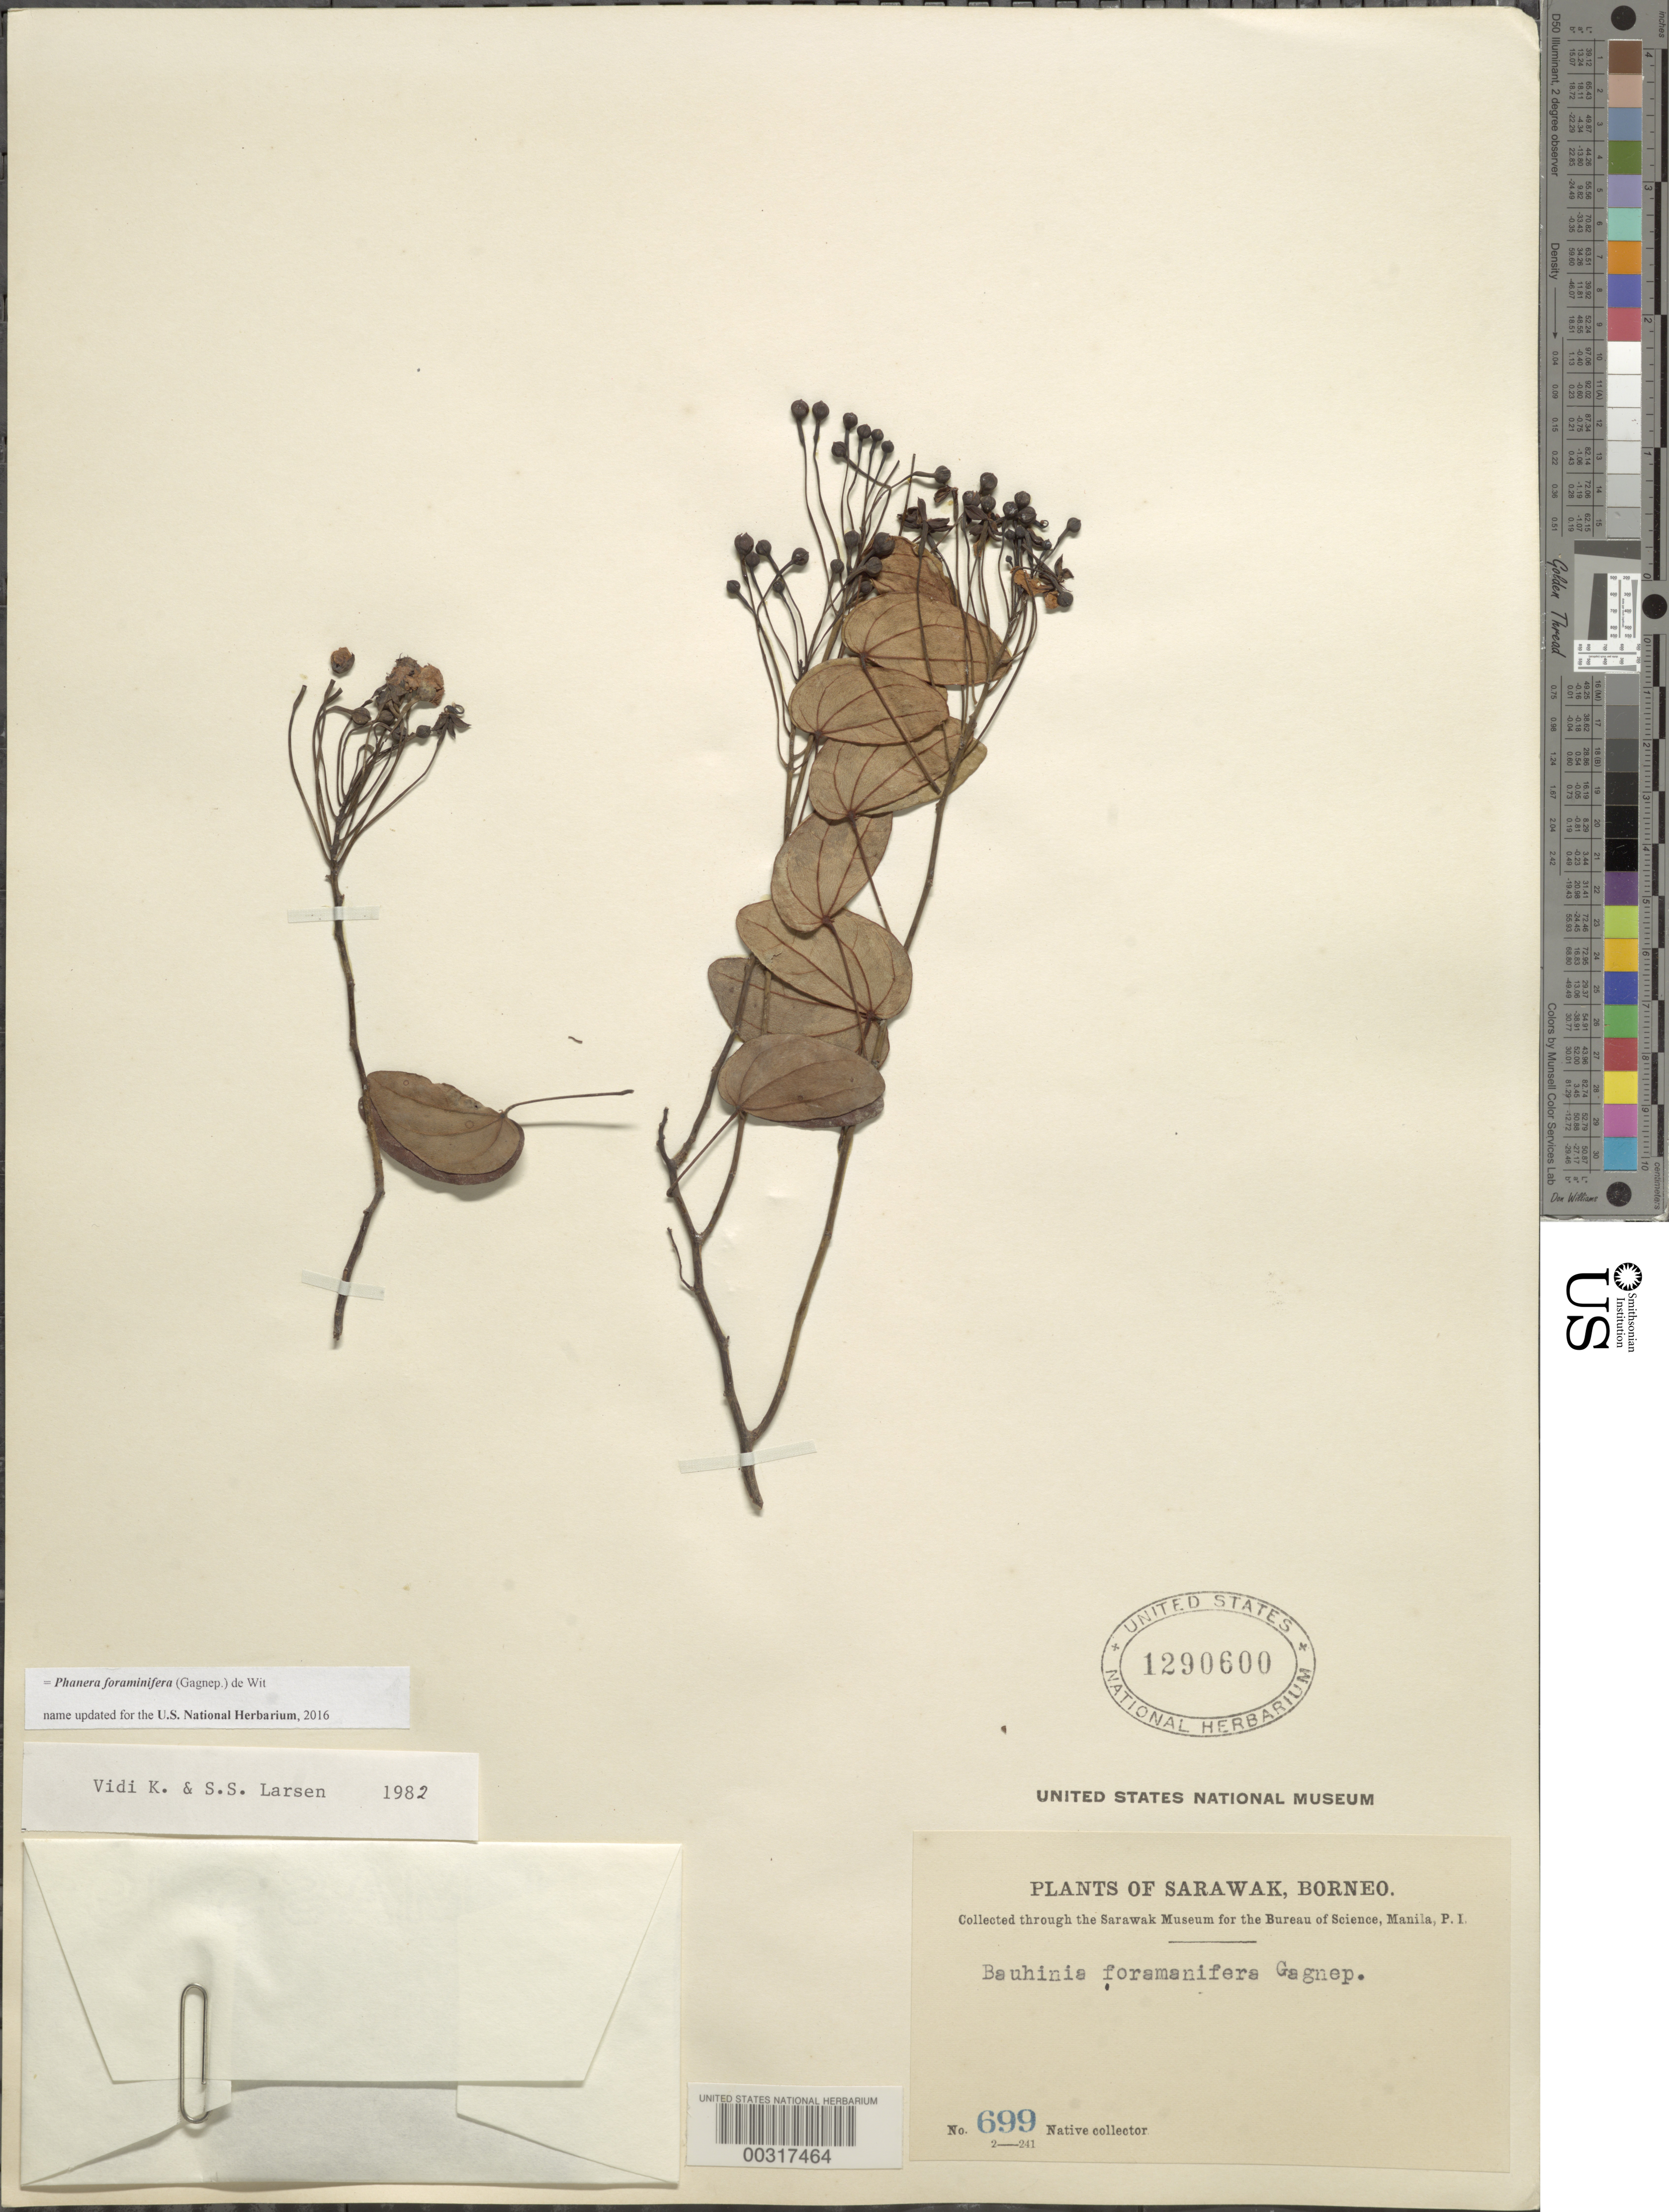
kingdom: Plantae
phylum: Tracheophyta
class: Magnoliopsida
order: Fabales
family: Fabaceae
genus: Phanera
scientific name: Phanera foraminifera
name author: (Gagnep.) de Wit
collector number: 699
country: Malaysia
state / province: Sarawak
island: Borneo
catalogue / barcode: US 1290600